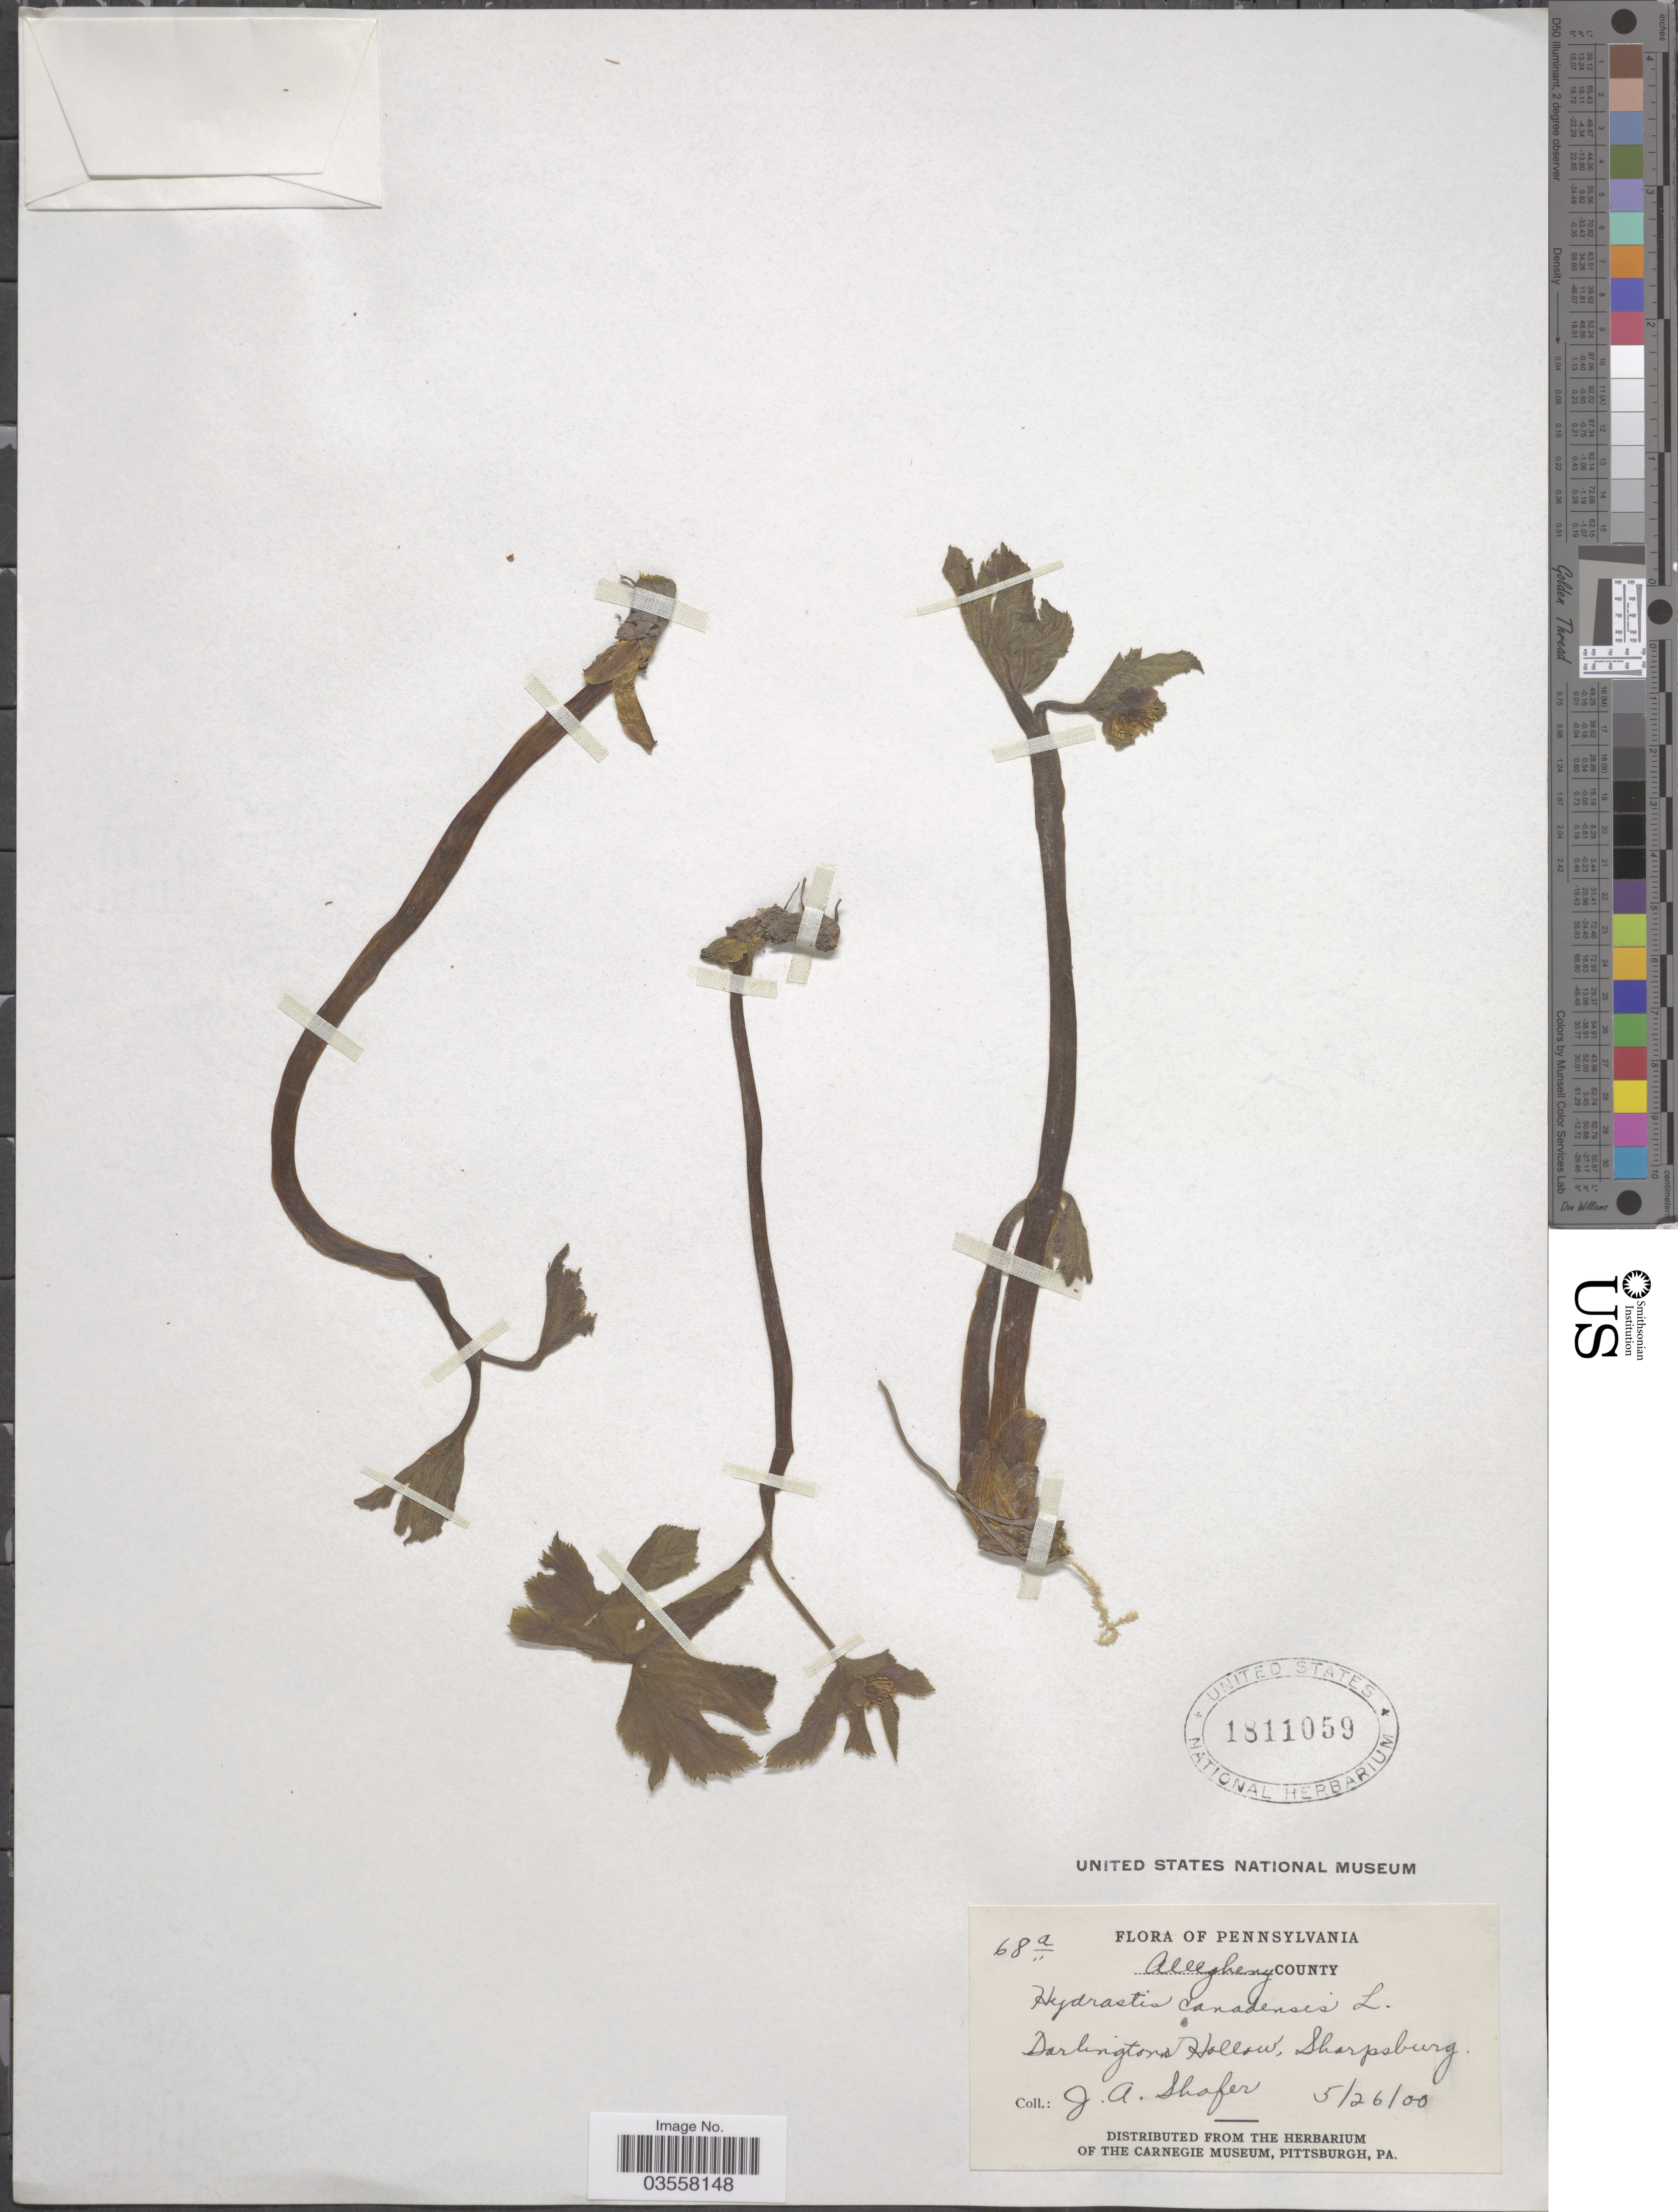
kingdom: Plantae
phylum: Tracheophyta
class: Magnoliopsida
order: Ranunculales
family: Ranunculaceae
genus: Hydrastis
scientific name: Hydrastis canadensis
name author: L.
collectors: J. A. Shafer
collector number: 68a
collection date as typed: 5/26/00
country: United States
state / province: Pennsylvania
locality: Allegheny County. Darlington Hollow, Sharpsburg.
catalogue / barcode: US 1811059